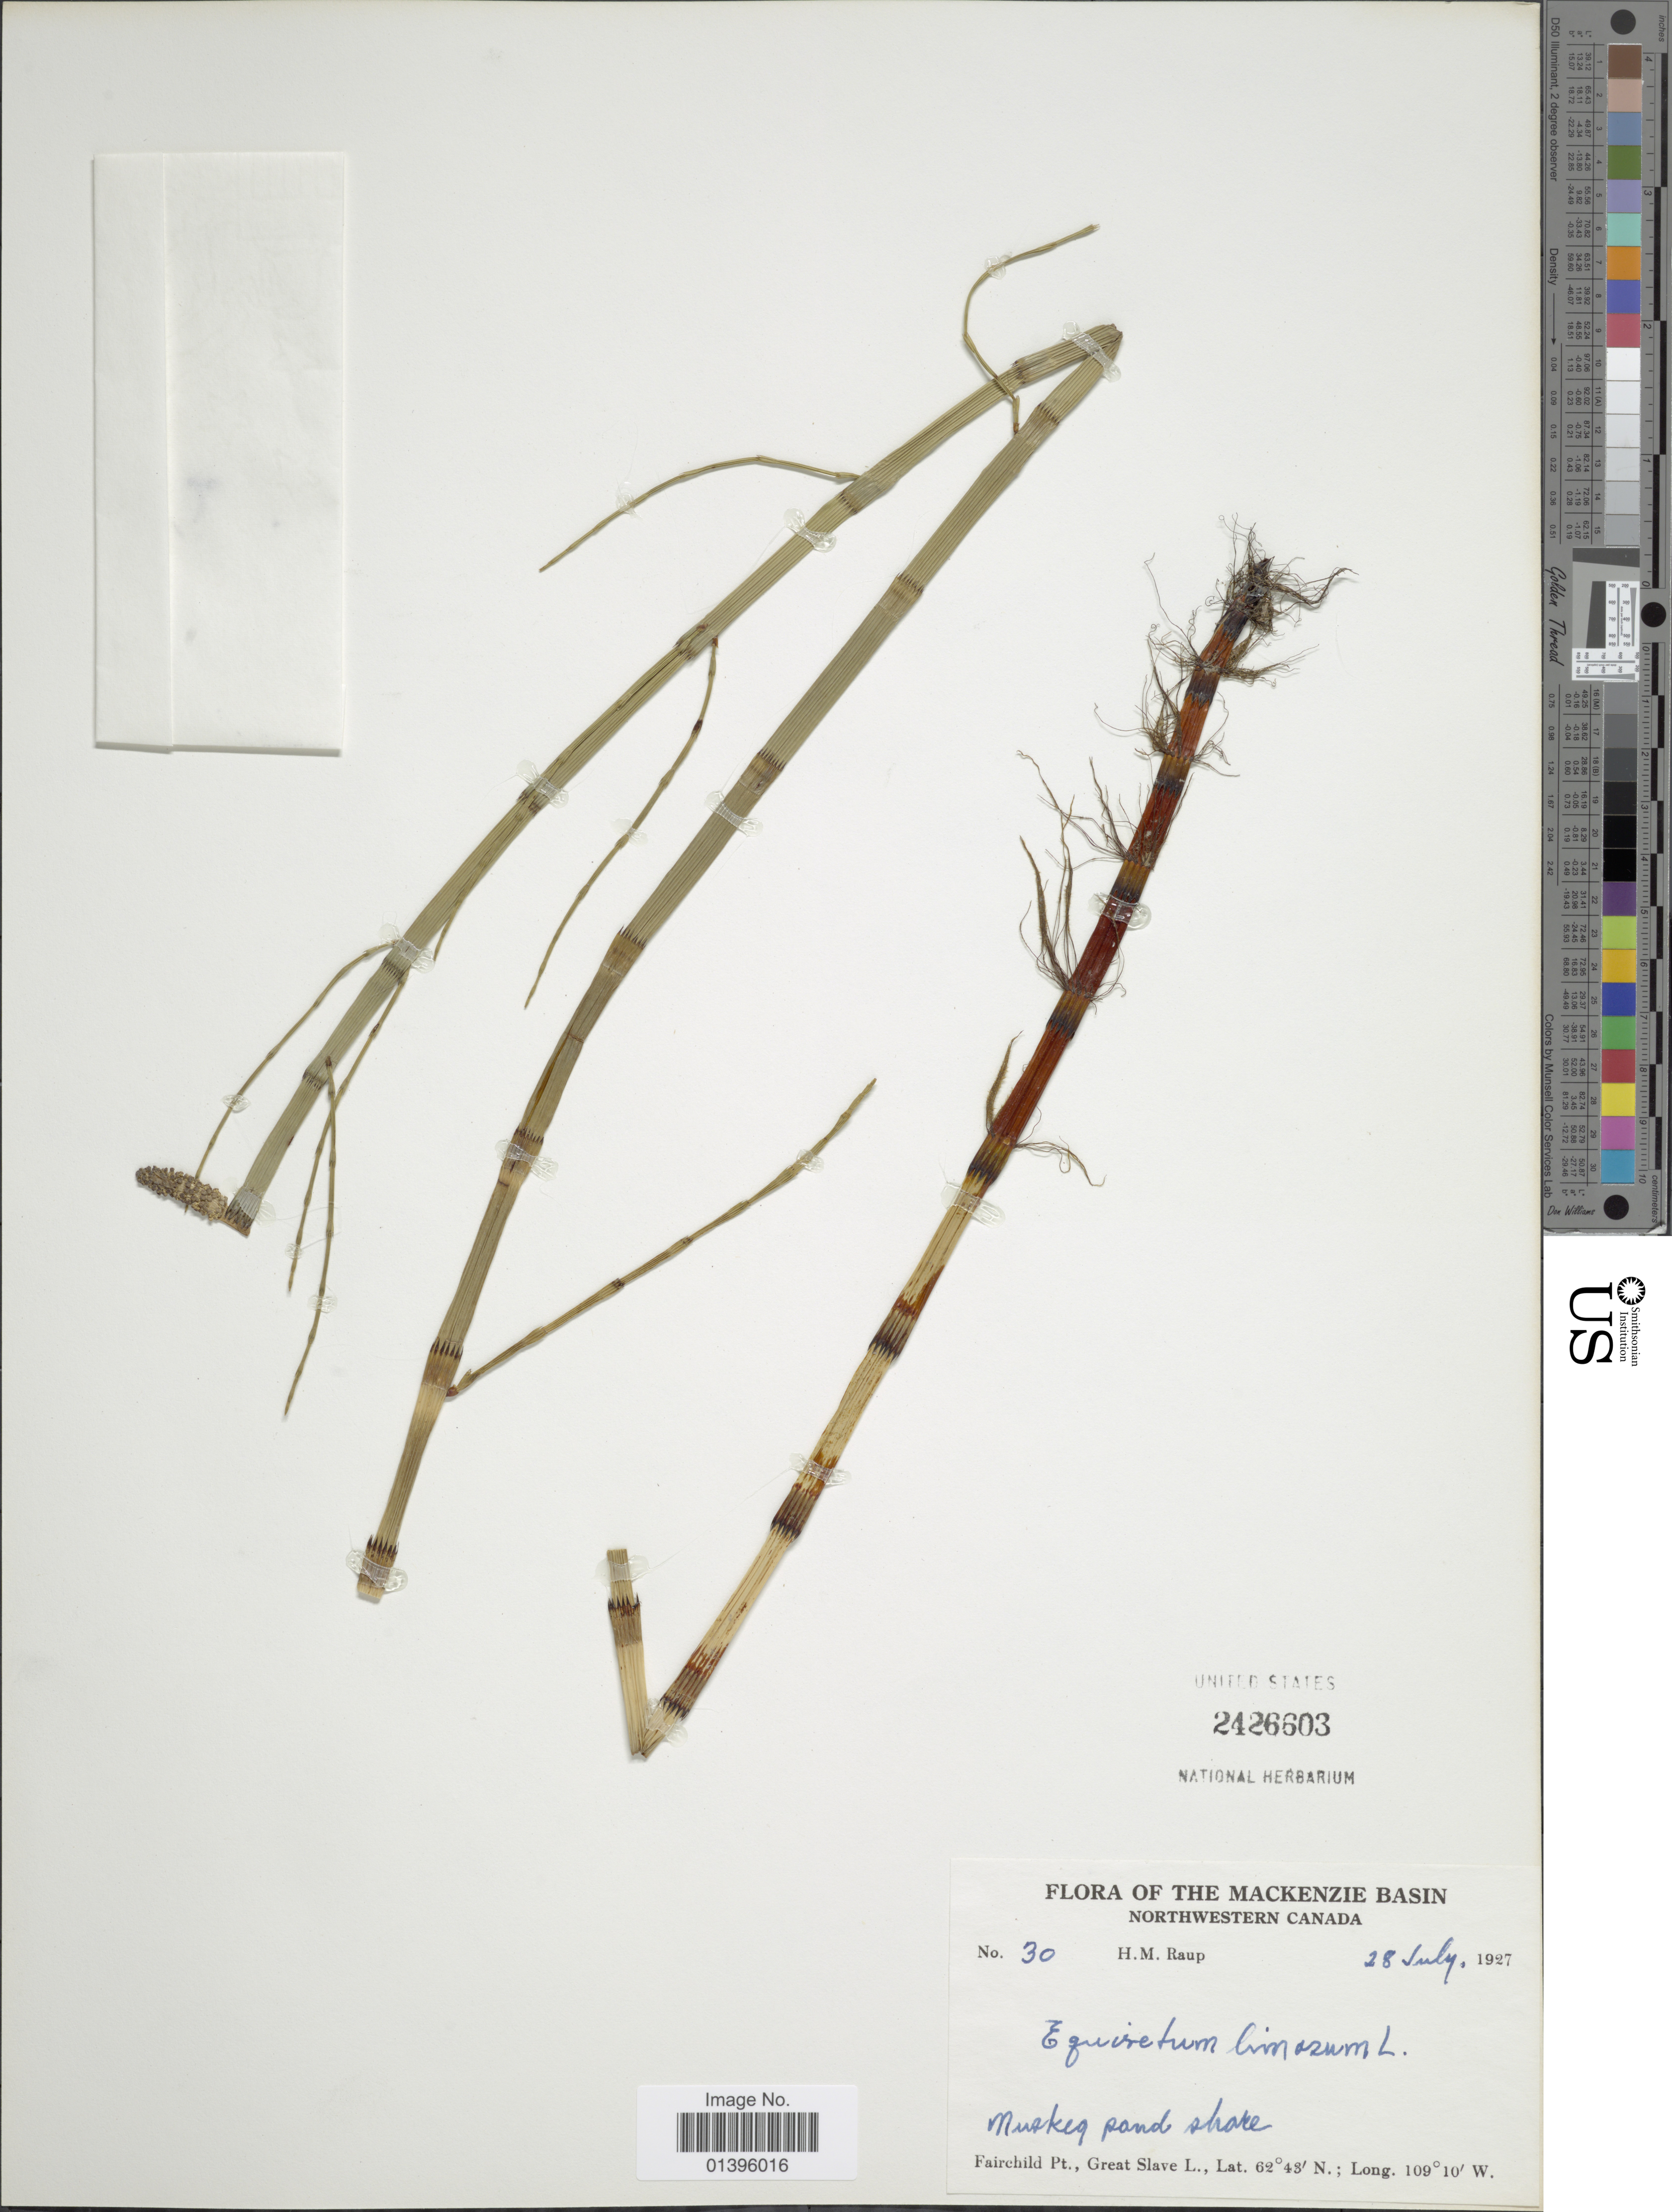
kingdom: Plantae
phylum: Tracheophyta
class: Polypodiopsida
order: Equisetales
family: Equisetaceae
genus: Equisetum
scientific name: Equisetum fluviatile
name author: L.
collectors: H. Raup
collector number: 30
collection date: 1927-07-28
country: Canada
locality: Mackenzie Basin. Northwestern Canada. Muskeq pand shore, Fairchild Pt., Great Slave L.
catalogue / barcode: US 2426603